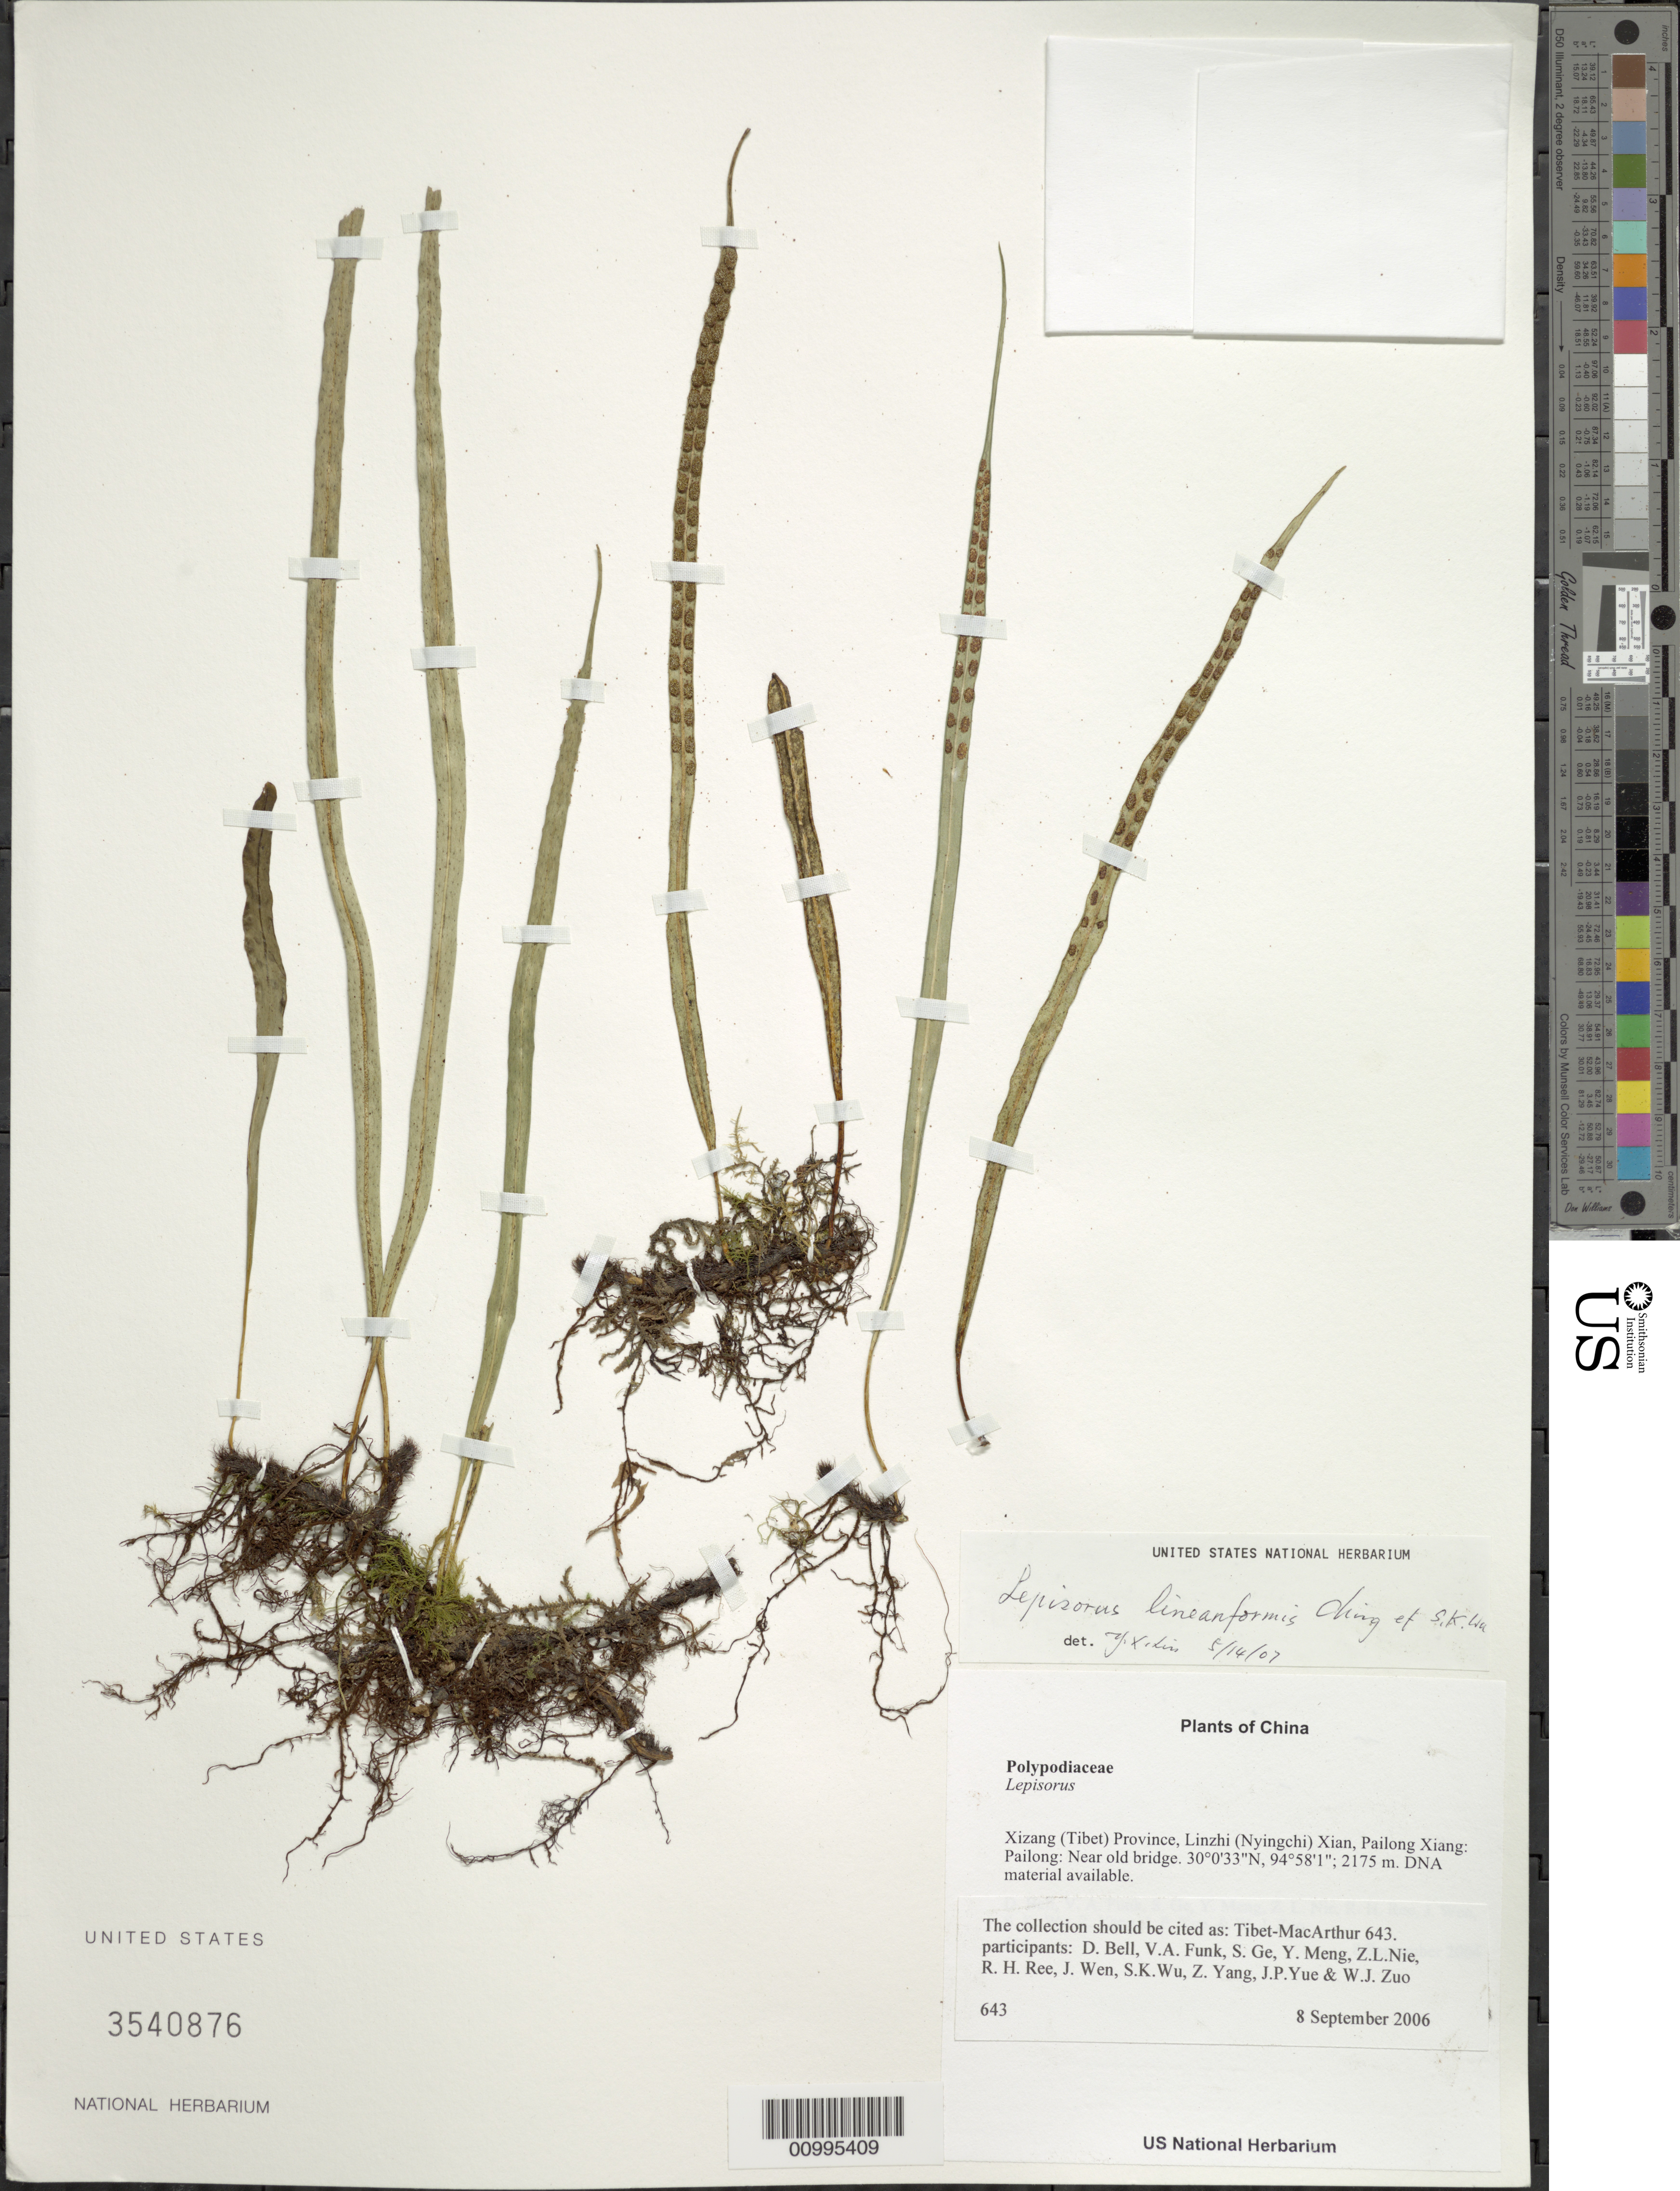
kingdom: Plantae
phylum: Tracheophyta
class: Polypodiopsida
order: Polypodiales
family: Polypodiaceae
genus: Lepisorus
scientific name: Lepisorus lineariformis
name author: Ching & S.K. Wu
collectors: Tibet-MacArthur, D. A. Bell, V. Funk, S. Ge, Y. Meng, Z. Nie, R. Ree, J. Wen, S. K. Wu, Z. Yang, J. Yue & W. Zuo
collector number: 643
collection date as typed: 08 Sep 2006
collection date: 2006-09-08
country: China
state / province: Xizang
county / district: Linzhi (Nyingchi) Xian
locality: Pailong Xiang: Pailong. Near old bridge.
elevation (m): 2175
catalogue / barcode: US 3540876